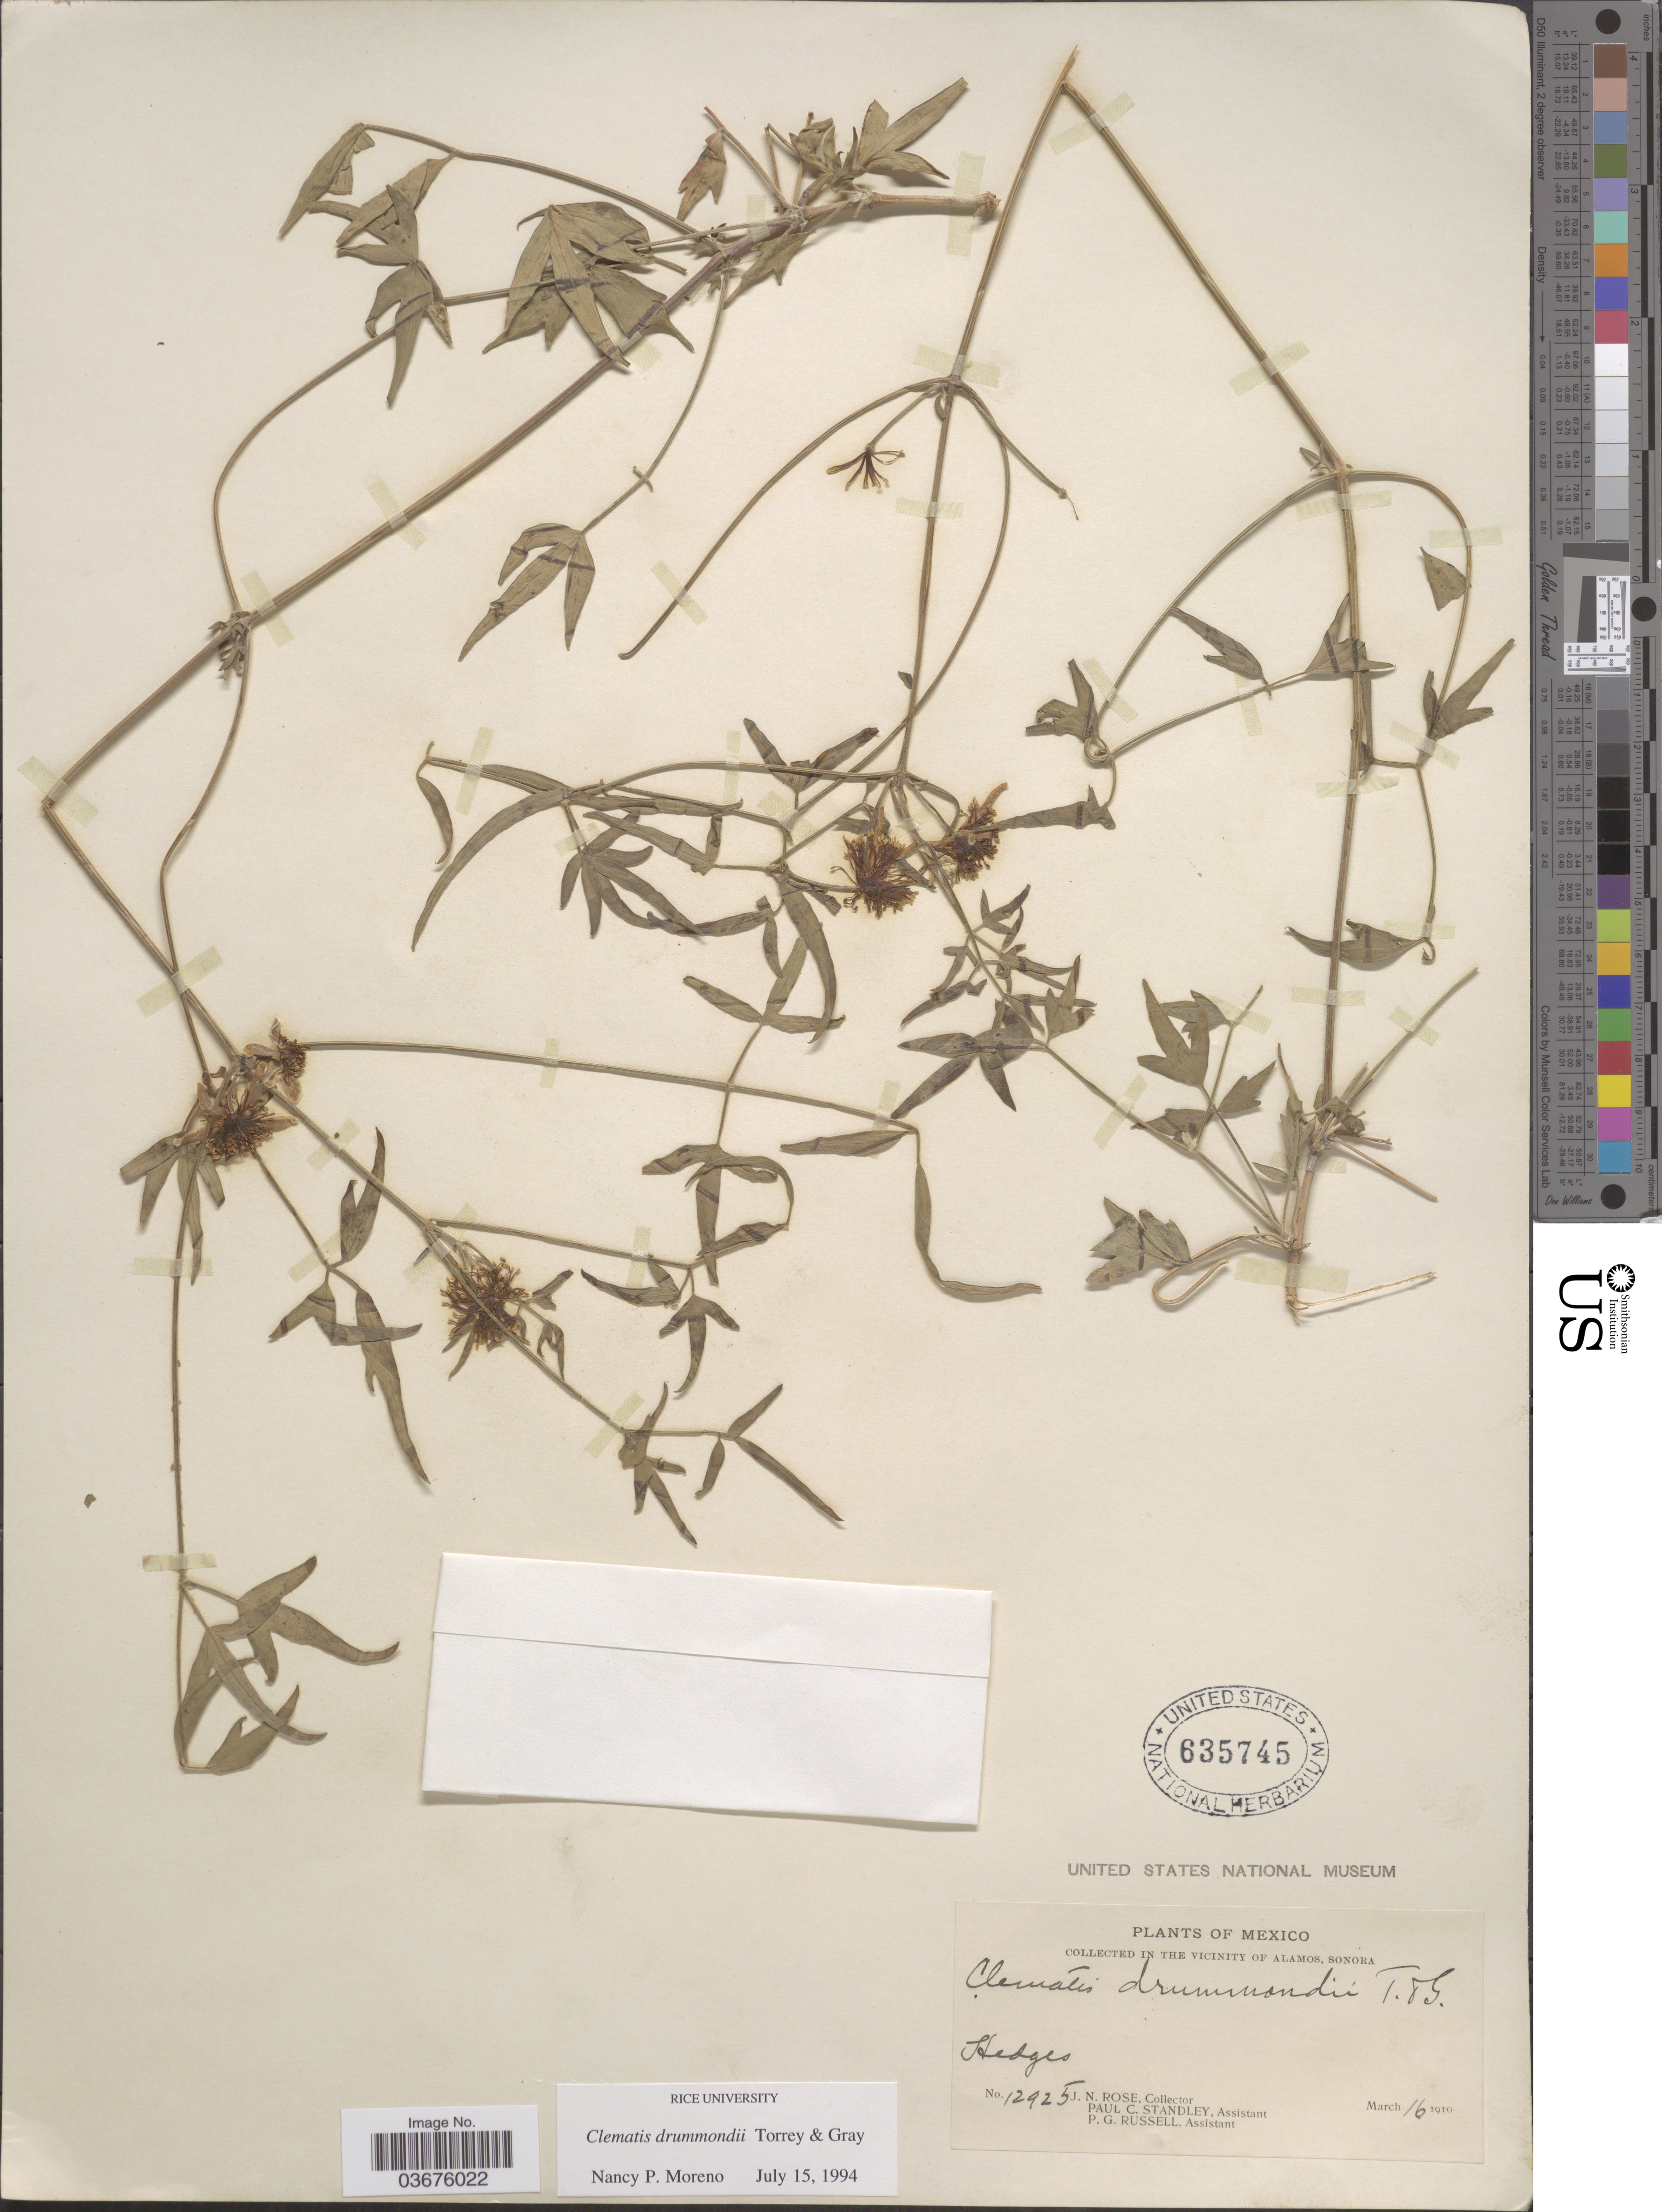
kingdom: Plantae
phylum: Tracheophyta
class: Magnoliopsida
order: Ranunculales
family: Ranunculaceae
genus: Clematis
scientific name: Clematis drummondii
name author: Torr. & A. Gray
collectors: J. N. Rose, P. C. Standley & P. G. Russell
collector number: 12925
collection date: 1910-03-16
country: Mexico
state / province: Sonora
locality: Vicinity of Alamos.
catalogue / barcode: US 635745